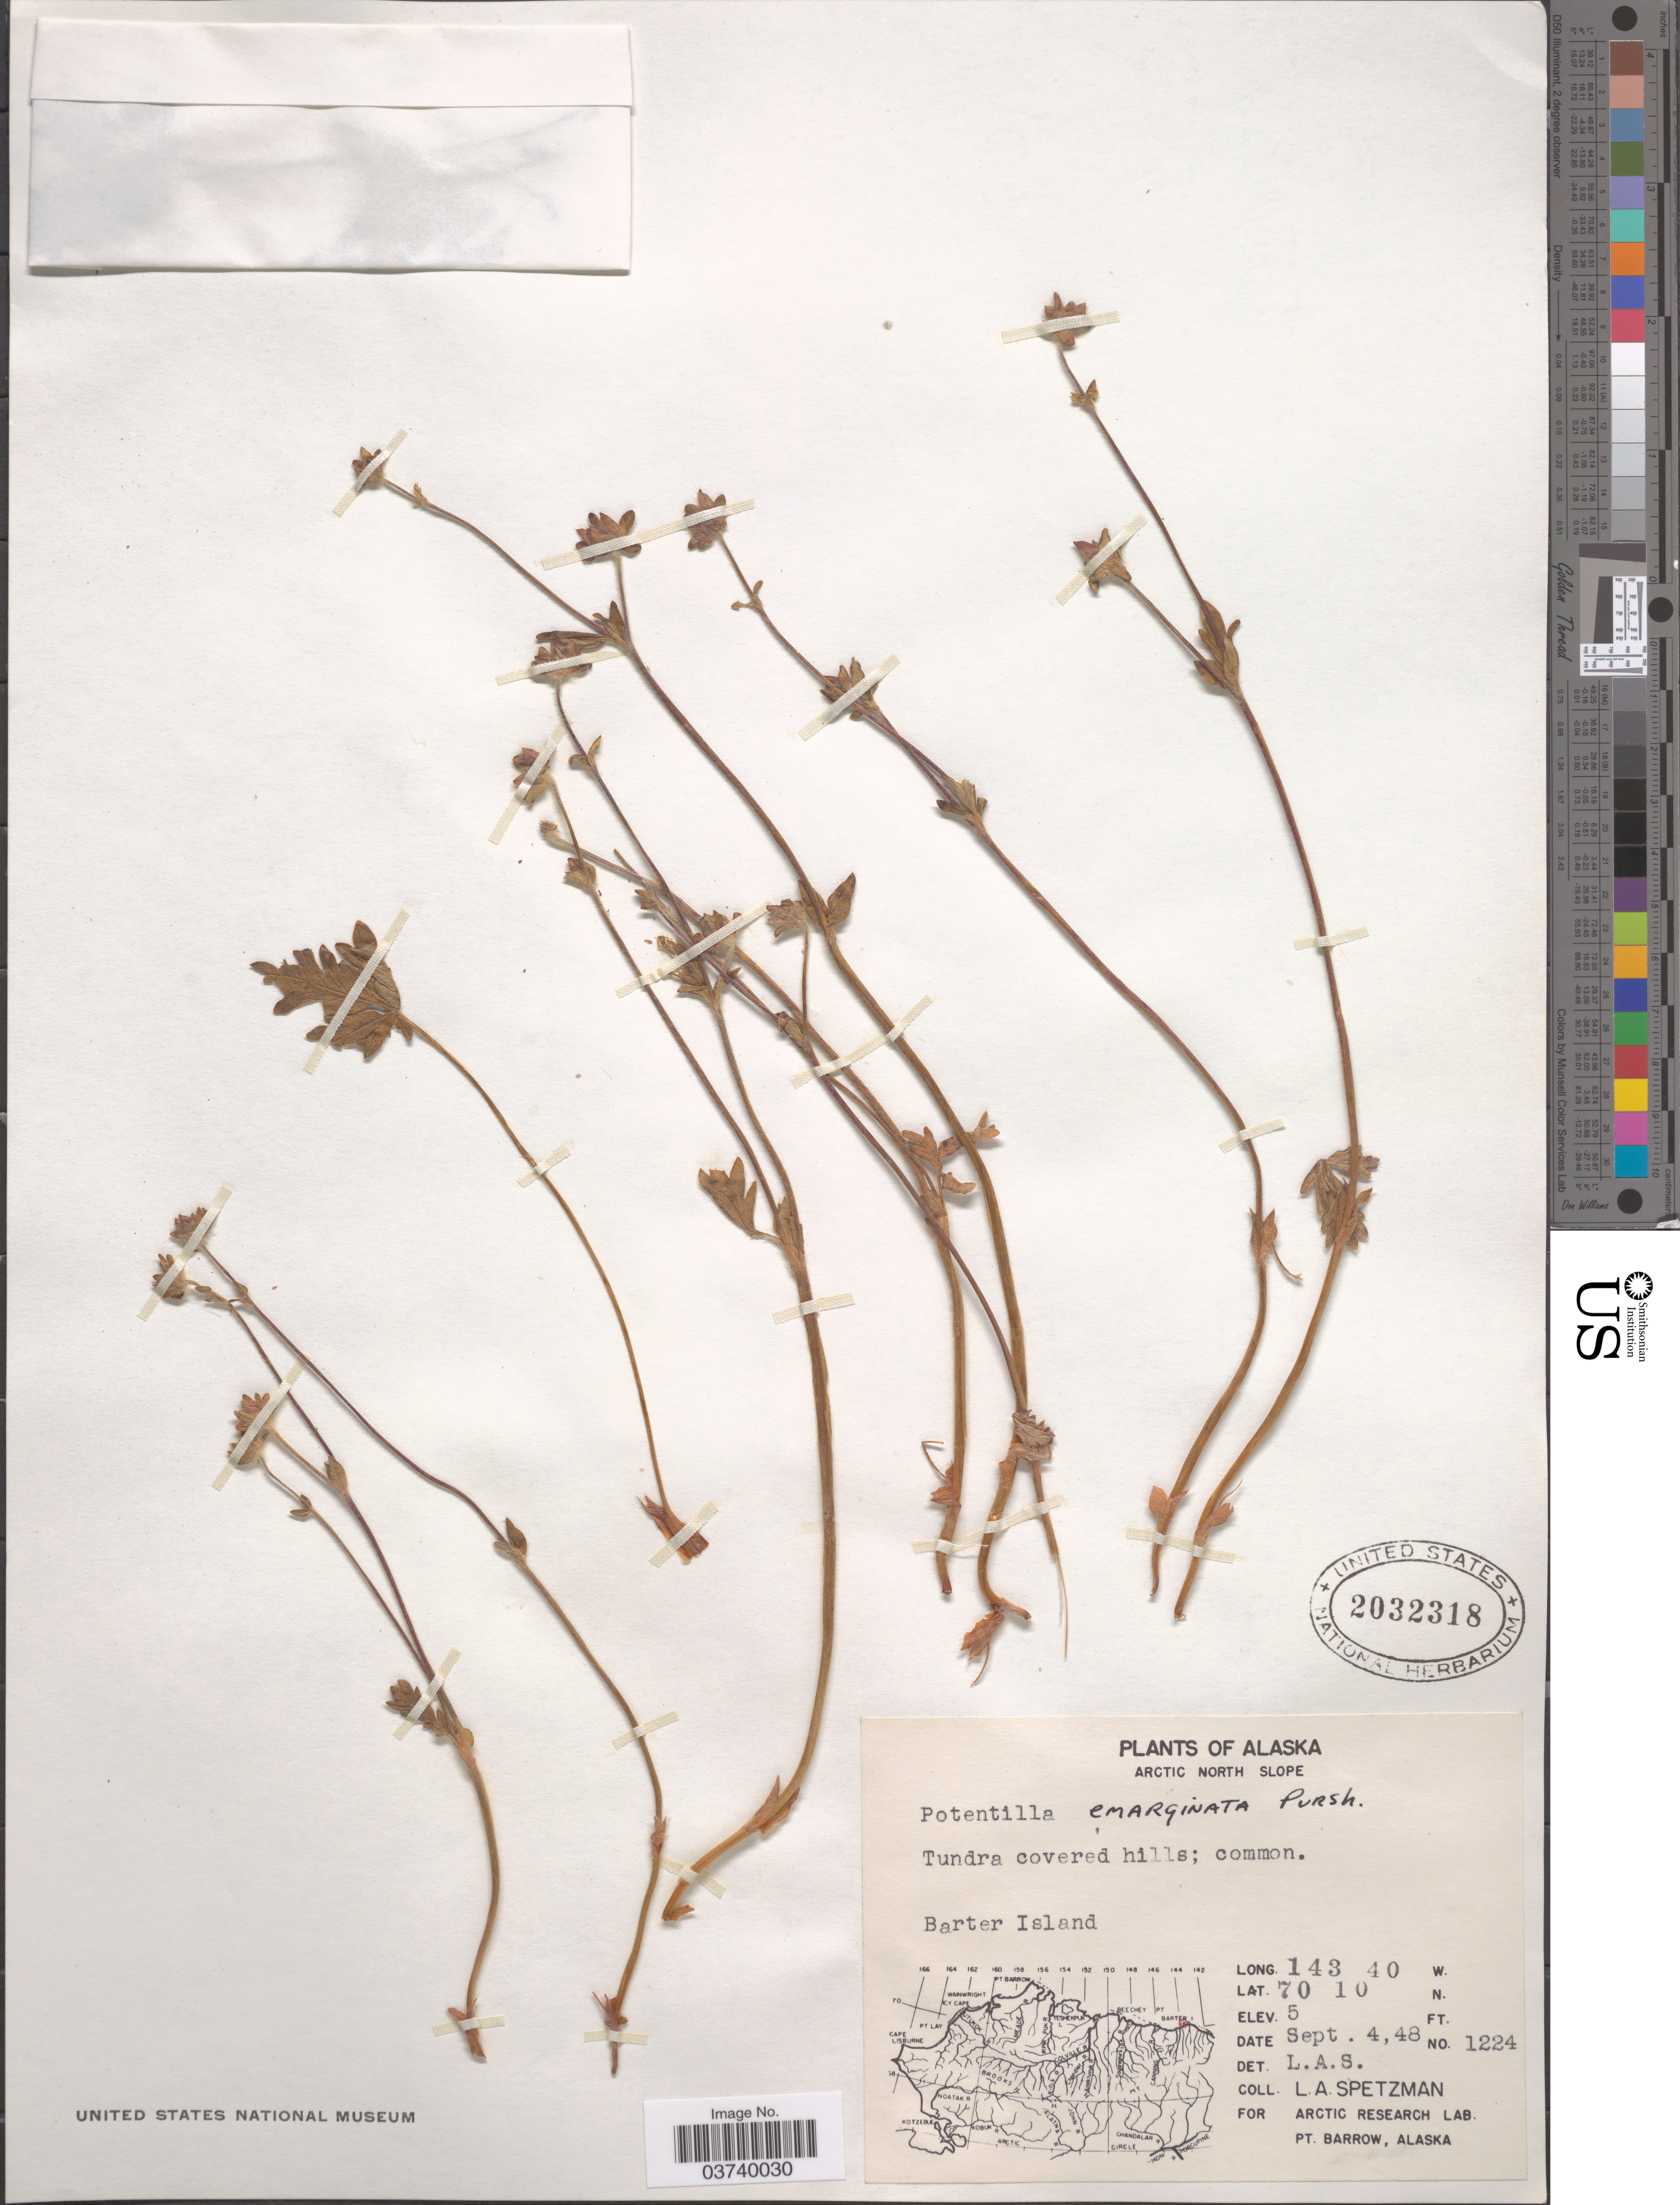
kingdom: Plantae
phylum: Tracheophyta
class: Magnoliopsida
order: Rosales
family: Rosaceae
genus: Potentilla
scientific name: Potentilla hyparctica subsp. hyparctica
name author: Malte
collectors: L. Spetzman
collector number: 1224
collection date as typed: Transcribed d/m/y: 4/9/48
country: United States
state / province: Alaska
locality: Arctic North Slope. Tundra covered hills. Barter Island.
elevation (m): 2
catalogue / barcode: US 2032318